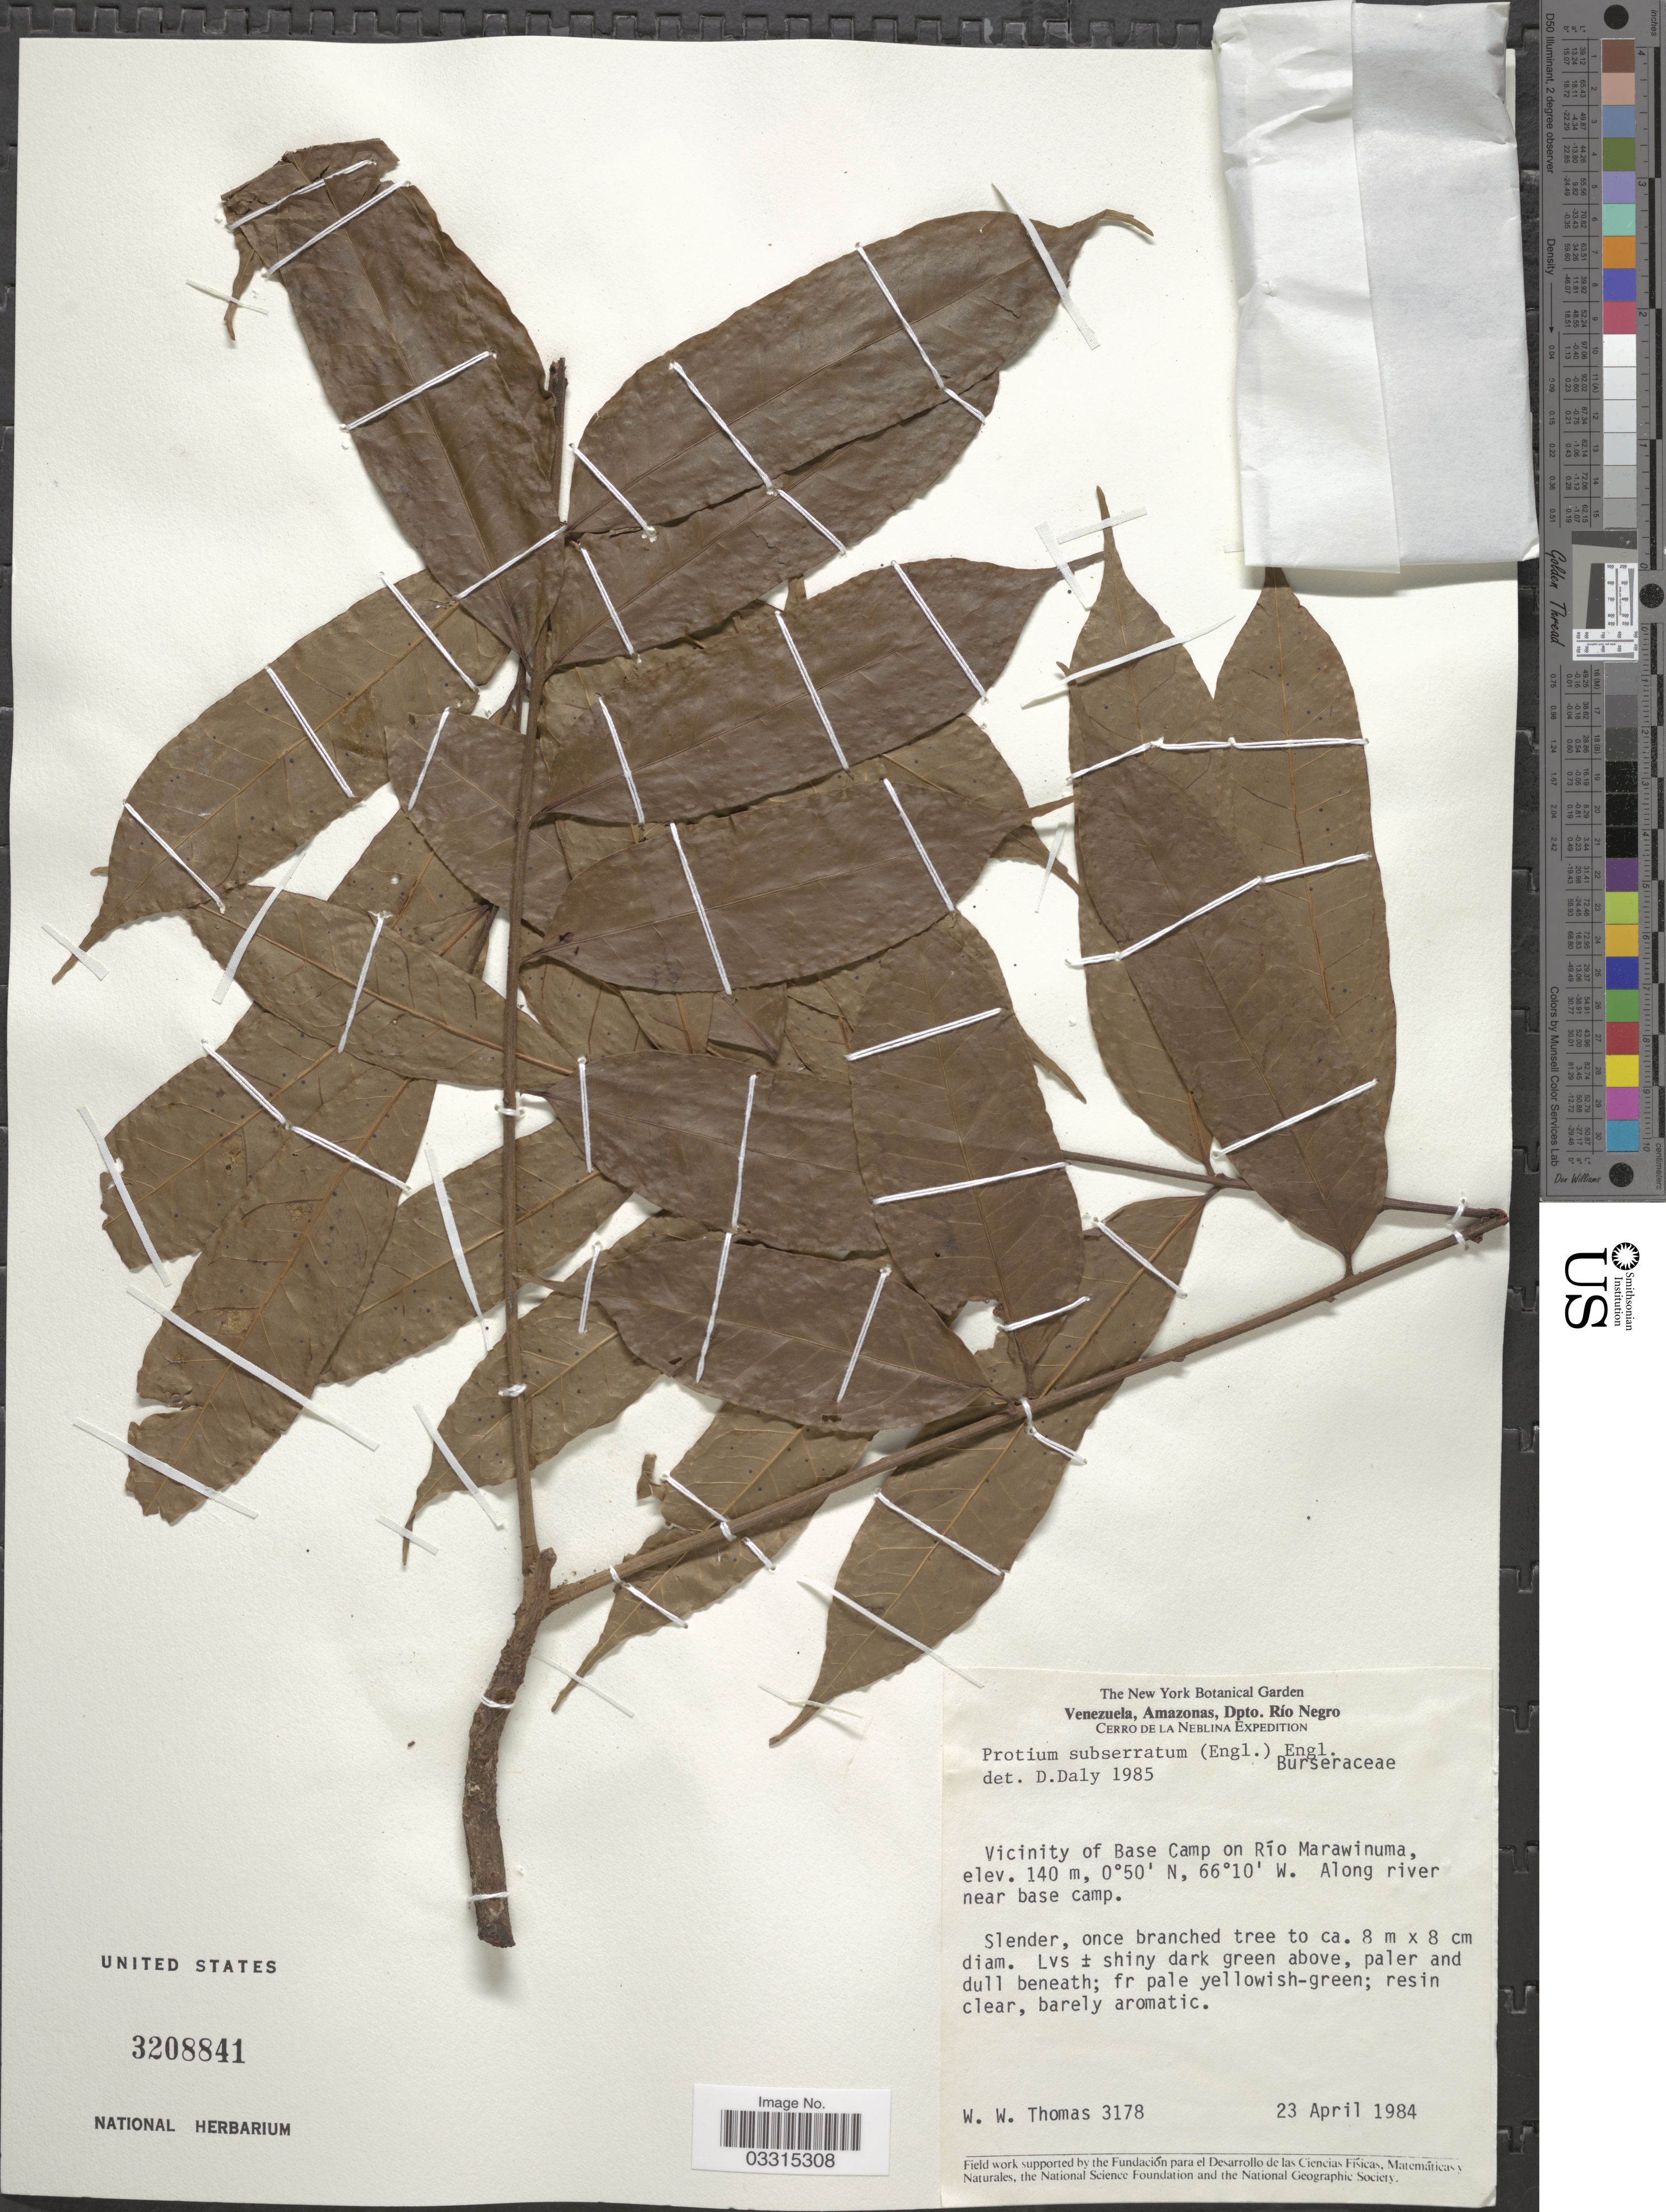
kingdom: Plantae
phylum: Tracheophyta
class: Magnoliopsida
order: Sapindales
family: Burseraceae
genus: Protium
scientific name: Protium subserratum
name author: (Engl.) Engl.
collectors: W. Thomas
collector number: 3178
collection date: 1984-04-23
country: Venezuela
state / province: Amazonas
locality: Dpto. Río Negro. Vicinity of Base Camp on Río Marawinuma. Along river near base camp.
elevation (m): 140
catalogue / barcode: US 3208841